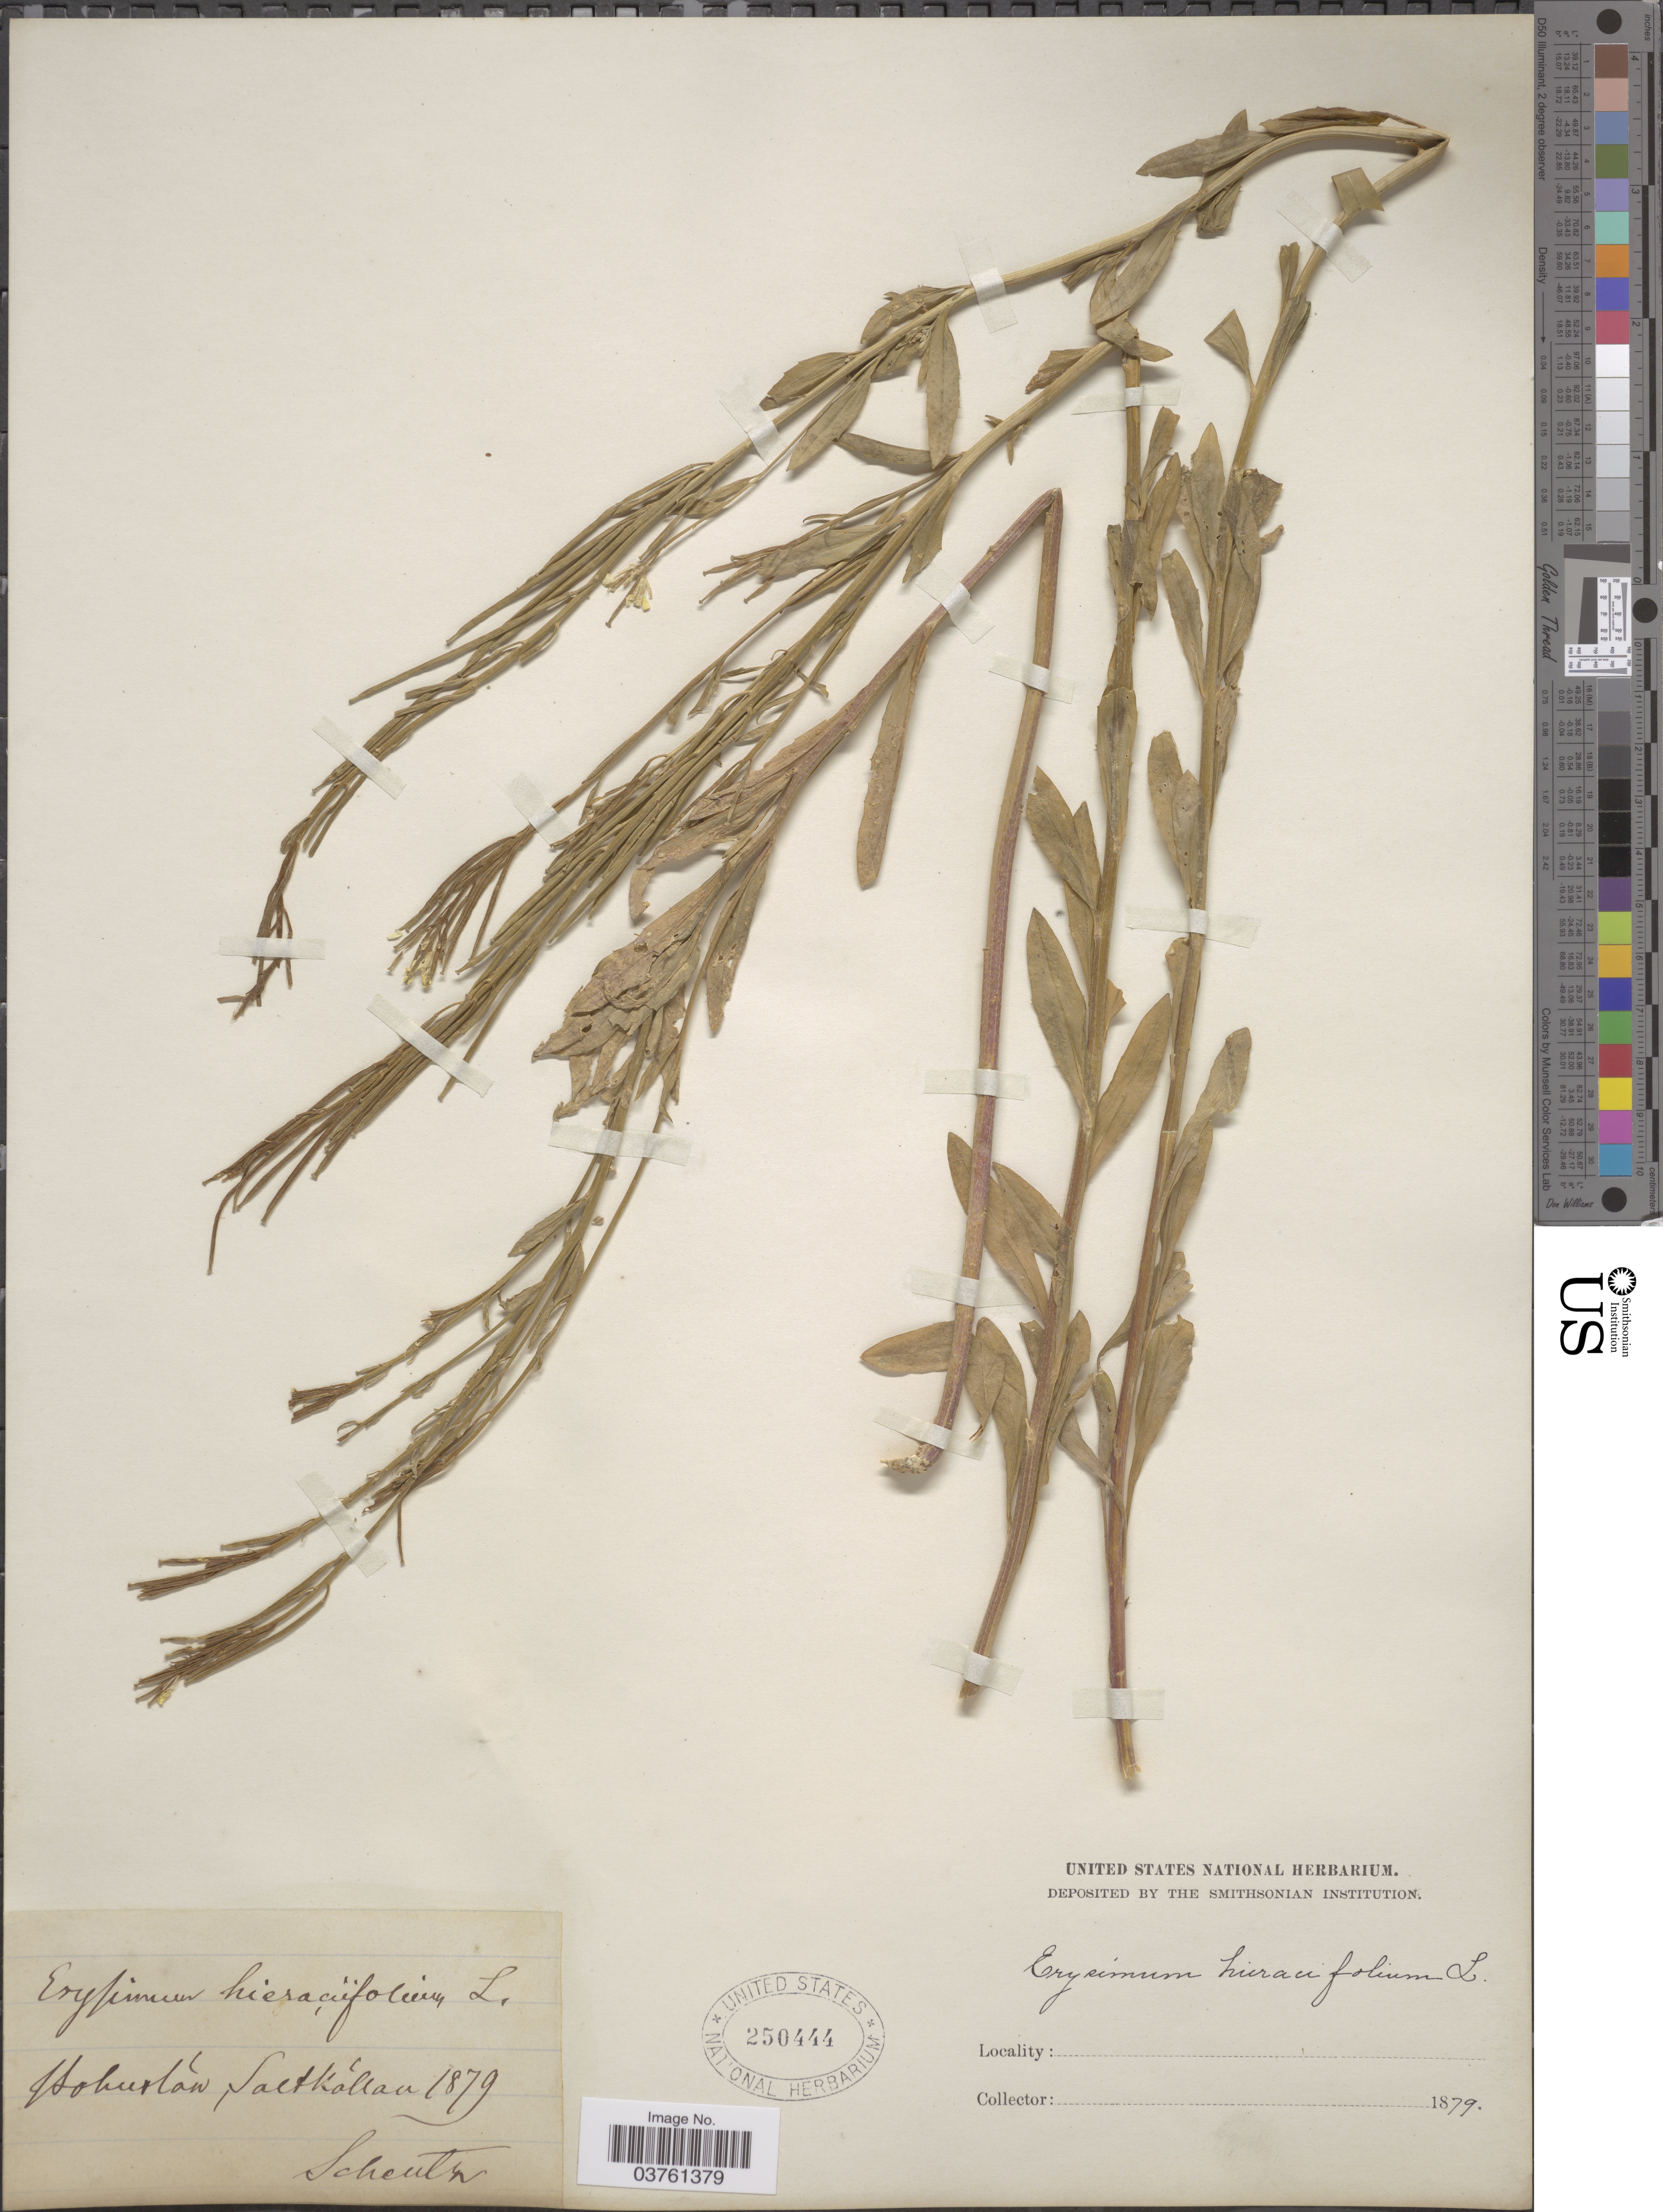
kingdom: Plantae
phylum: Tracheophyta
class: Magnoliopsida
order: Brassicales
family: Brassicaceae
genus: Erysimum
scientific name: Erysimum hieraciifolium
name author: L.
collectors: Scheutz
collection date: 1879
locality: Hokurlan [interpreted] Saetkoleau [interpreted].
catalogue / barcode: US 250444